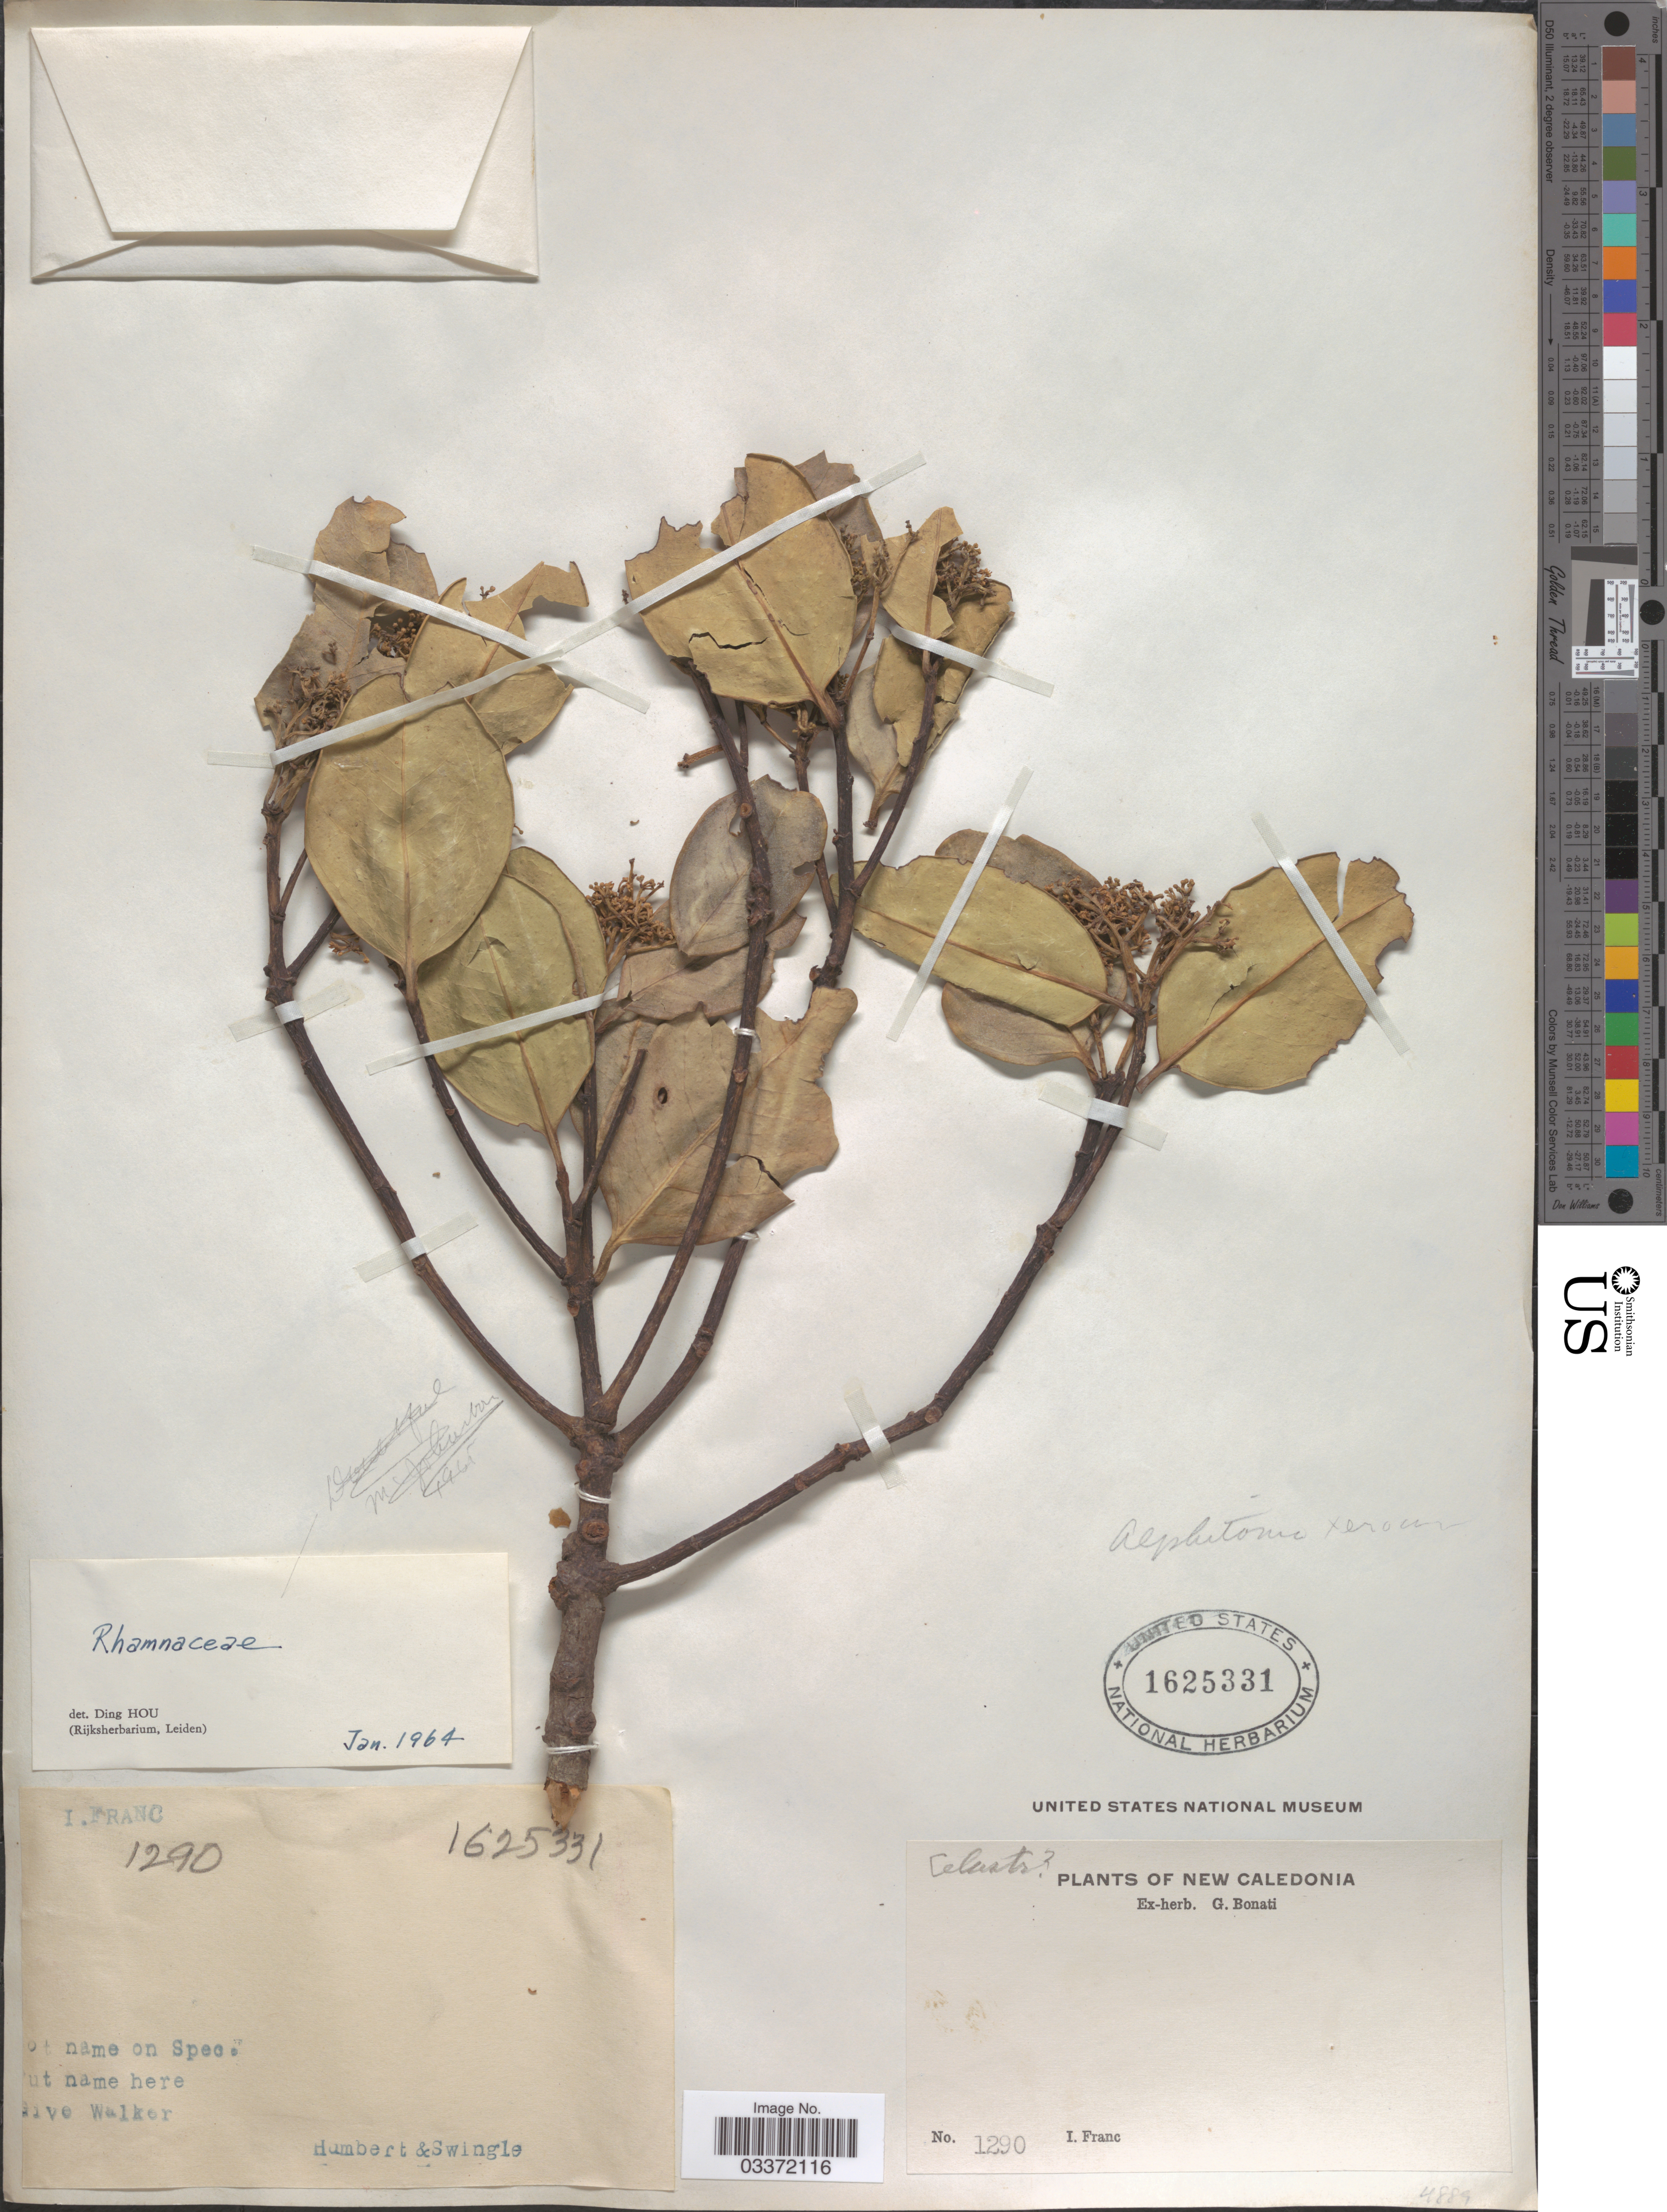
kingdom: Plantae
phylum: Tracheophyta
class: Magnoliopsida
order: Rosales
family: Rhamnaceae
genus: Jaffrea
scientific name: Jaffrea xerocarpa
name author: (Baill.) H.C. Hopkins & Pillon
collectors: I. Franc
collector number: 1290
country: New Caledonia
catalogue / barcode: US 1625331